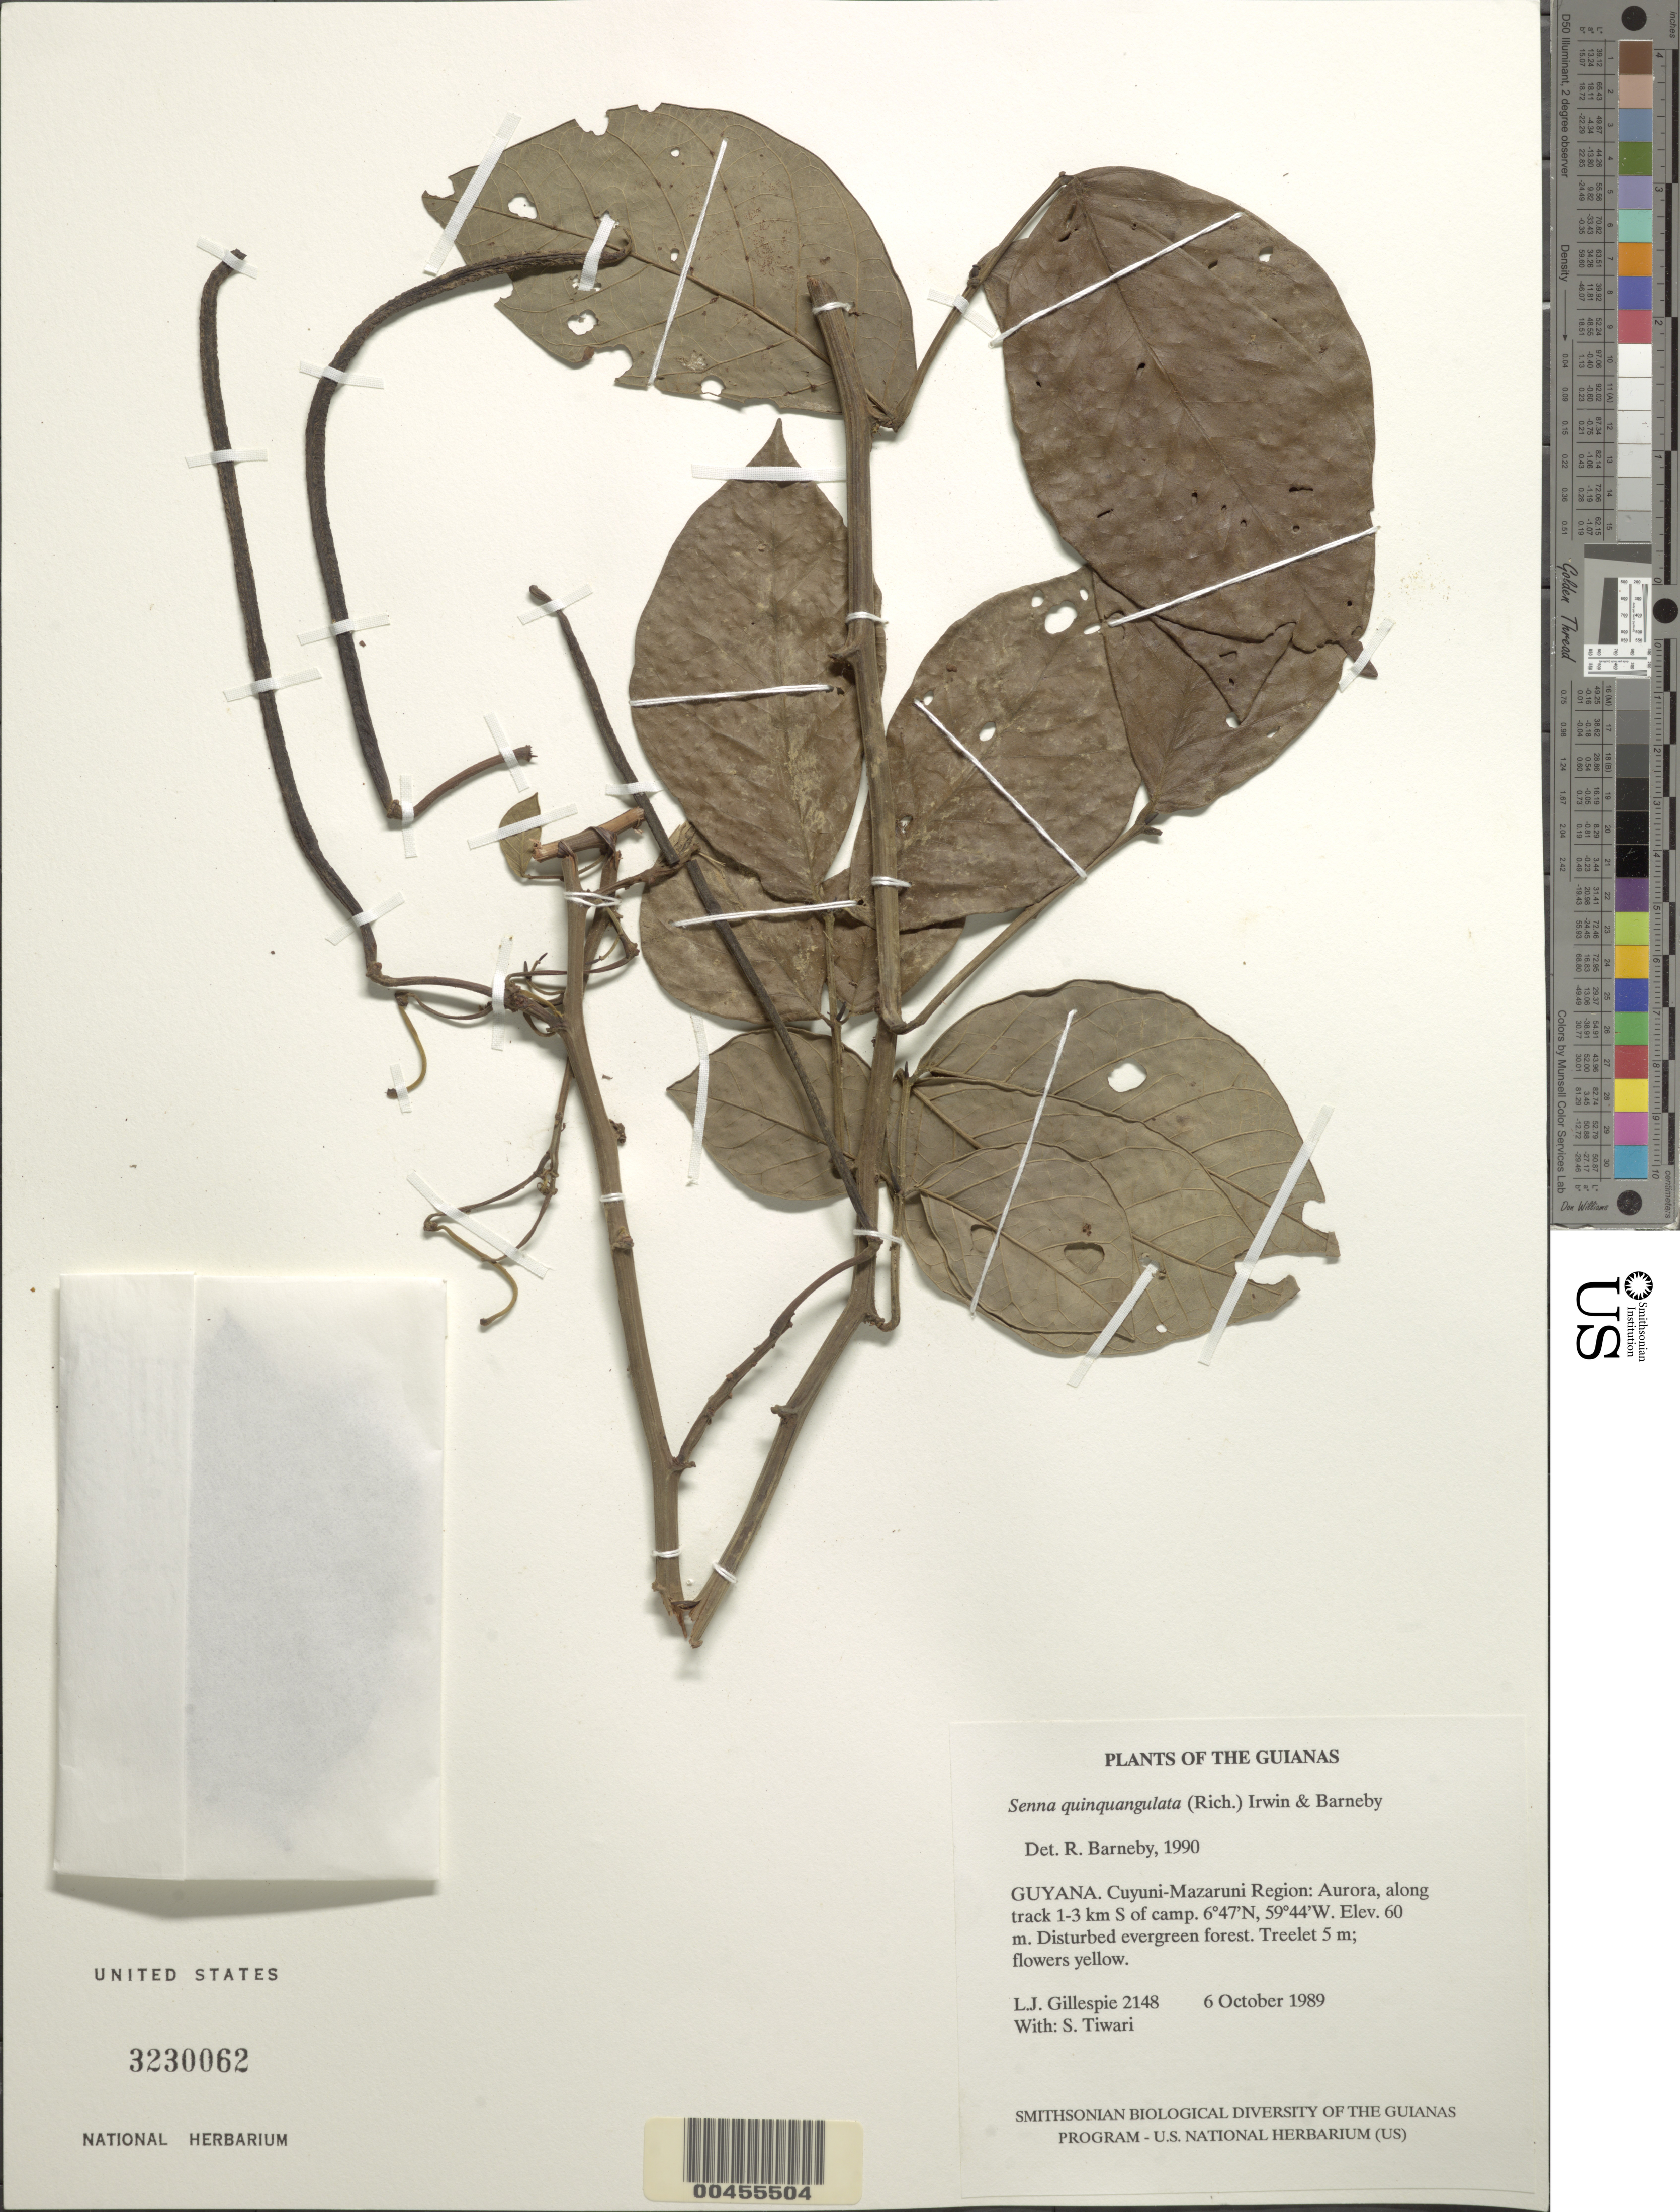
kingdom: Plantae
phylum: Tracheophyta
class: Magnoliopsida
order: Fabales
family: Fabaceae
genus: Senna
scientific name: Senna quinquangulata var. quinquangulata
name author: H.S. Irwin & Barneby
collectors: L. J. Gillespie & S. Tiwari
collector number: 2148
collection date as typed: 6 October 1989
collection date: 1989-10-06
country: Guyana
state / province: Cuyuni-Mazaruni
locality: Aurora, along track 1-3 km S of camp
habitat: Disturbed evergreen forest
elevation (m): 60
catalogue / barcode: US 3230062